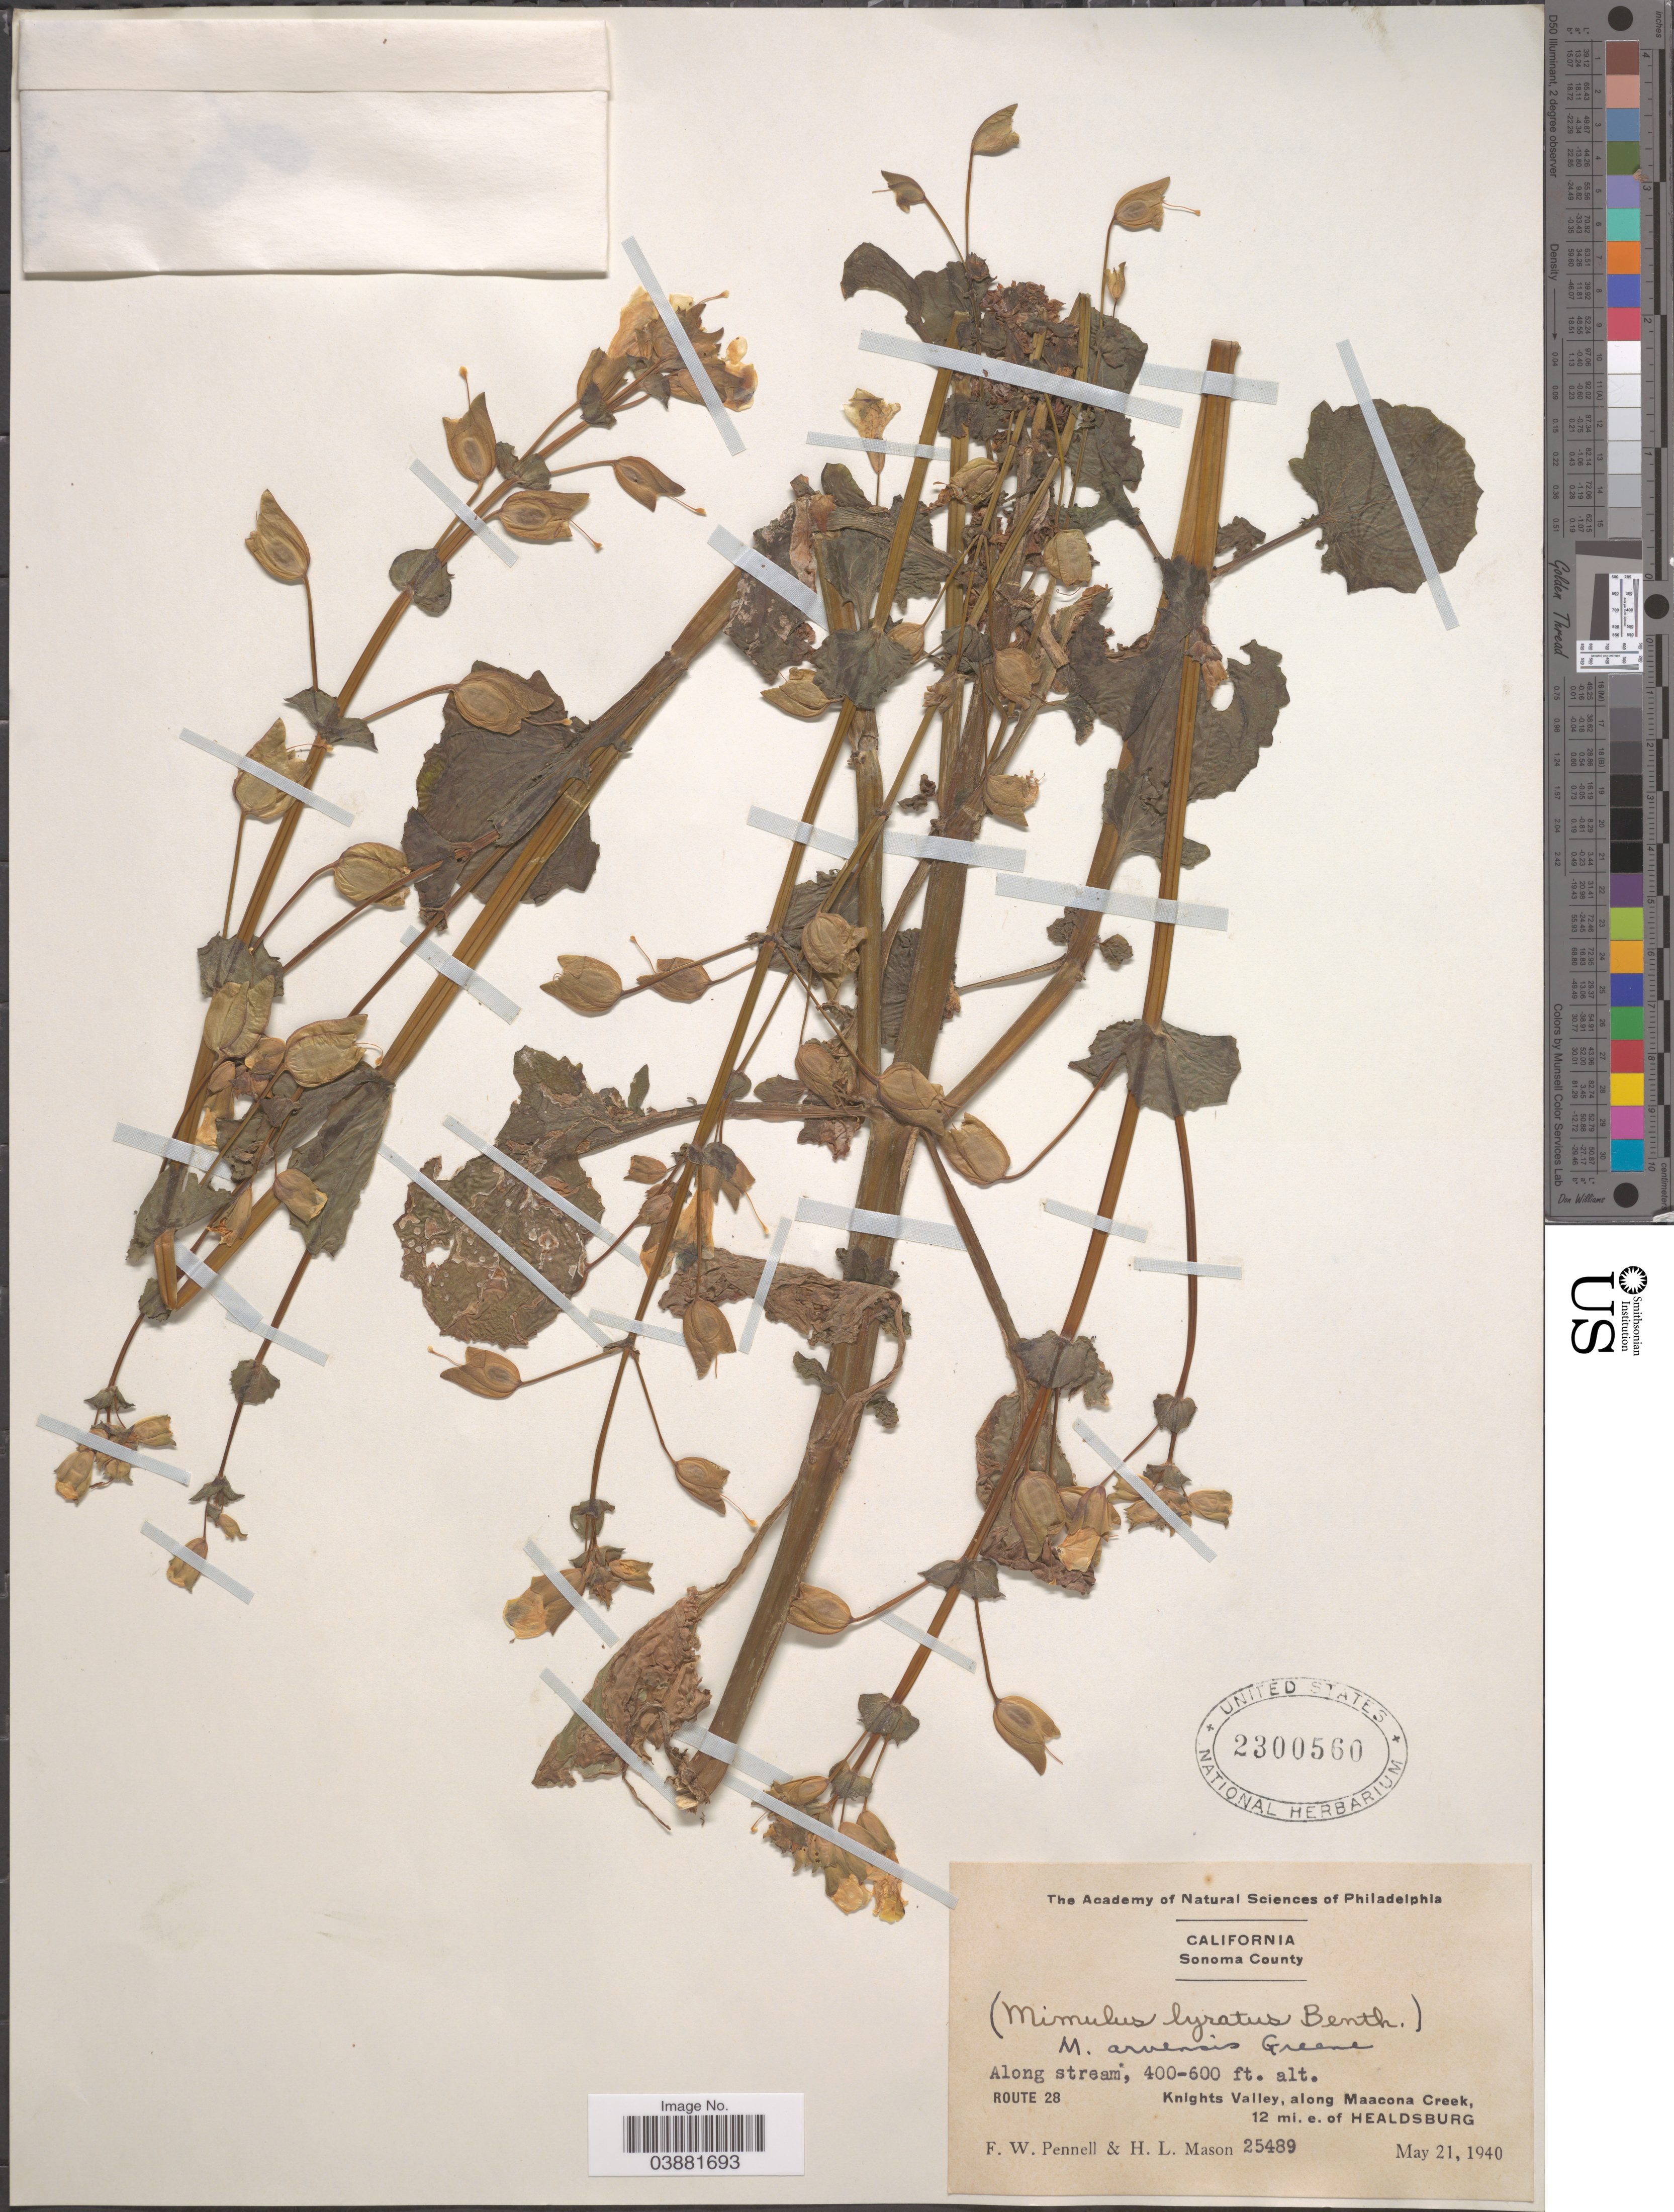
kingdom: Plantae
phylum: Tracheophyta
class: Magnoliopsida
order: Lamiales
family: Phrymaceae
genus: Mimulus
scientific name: Mimulus guttatus var. arvensis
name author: (Greene) A.L. Grant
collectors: F. W. Pennell & H. L. Mason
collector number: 25489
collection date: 1940-05-21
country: United States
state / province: California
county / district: Sonoma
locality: Sonoma County. Route 28 Knights Valley, along Maacona Creek, 12 mi. e. of Healdsburg.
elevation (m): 122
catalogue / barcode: US 2300560